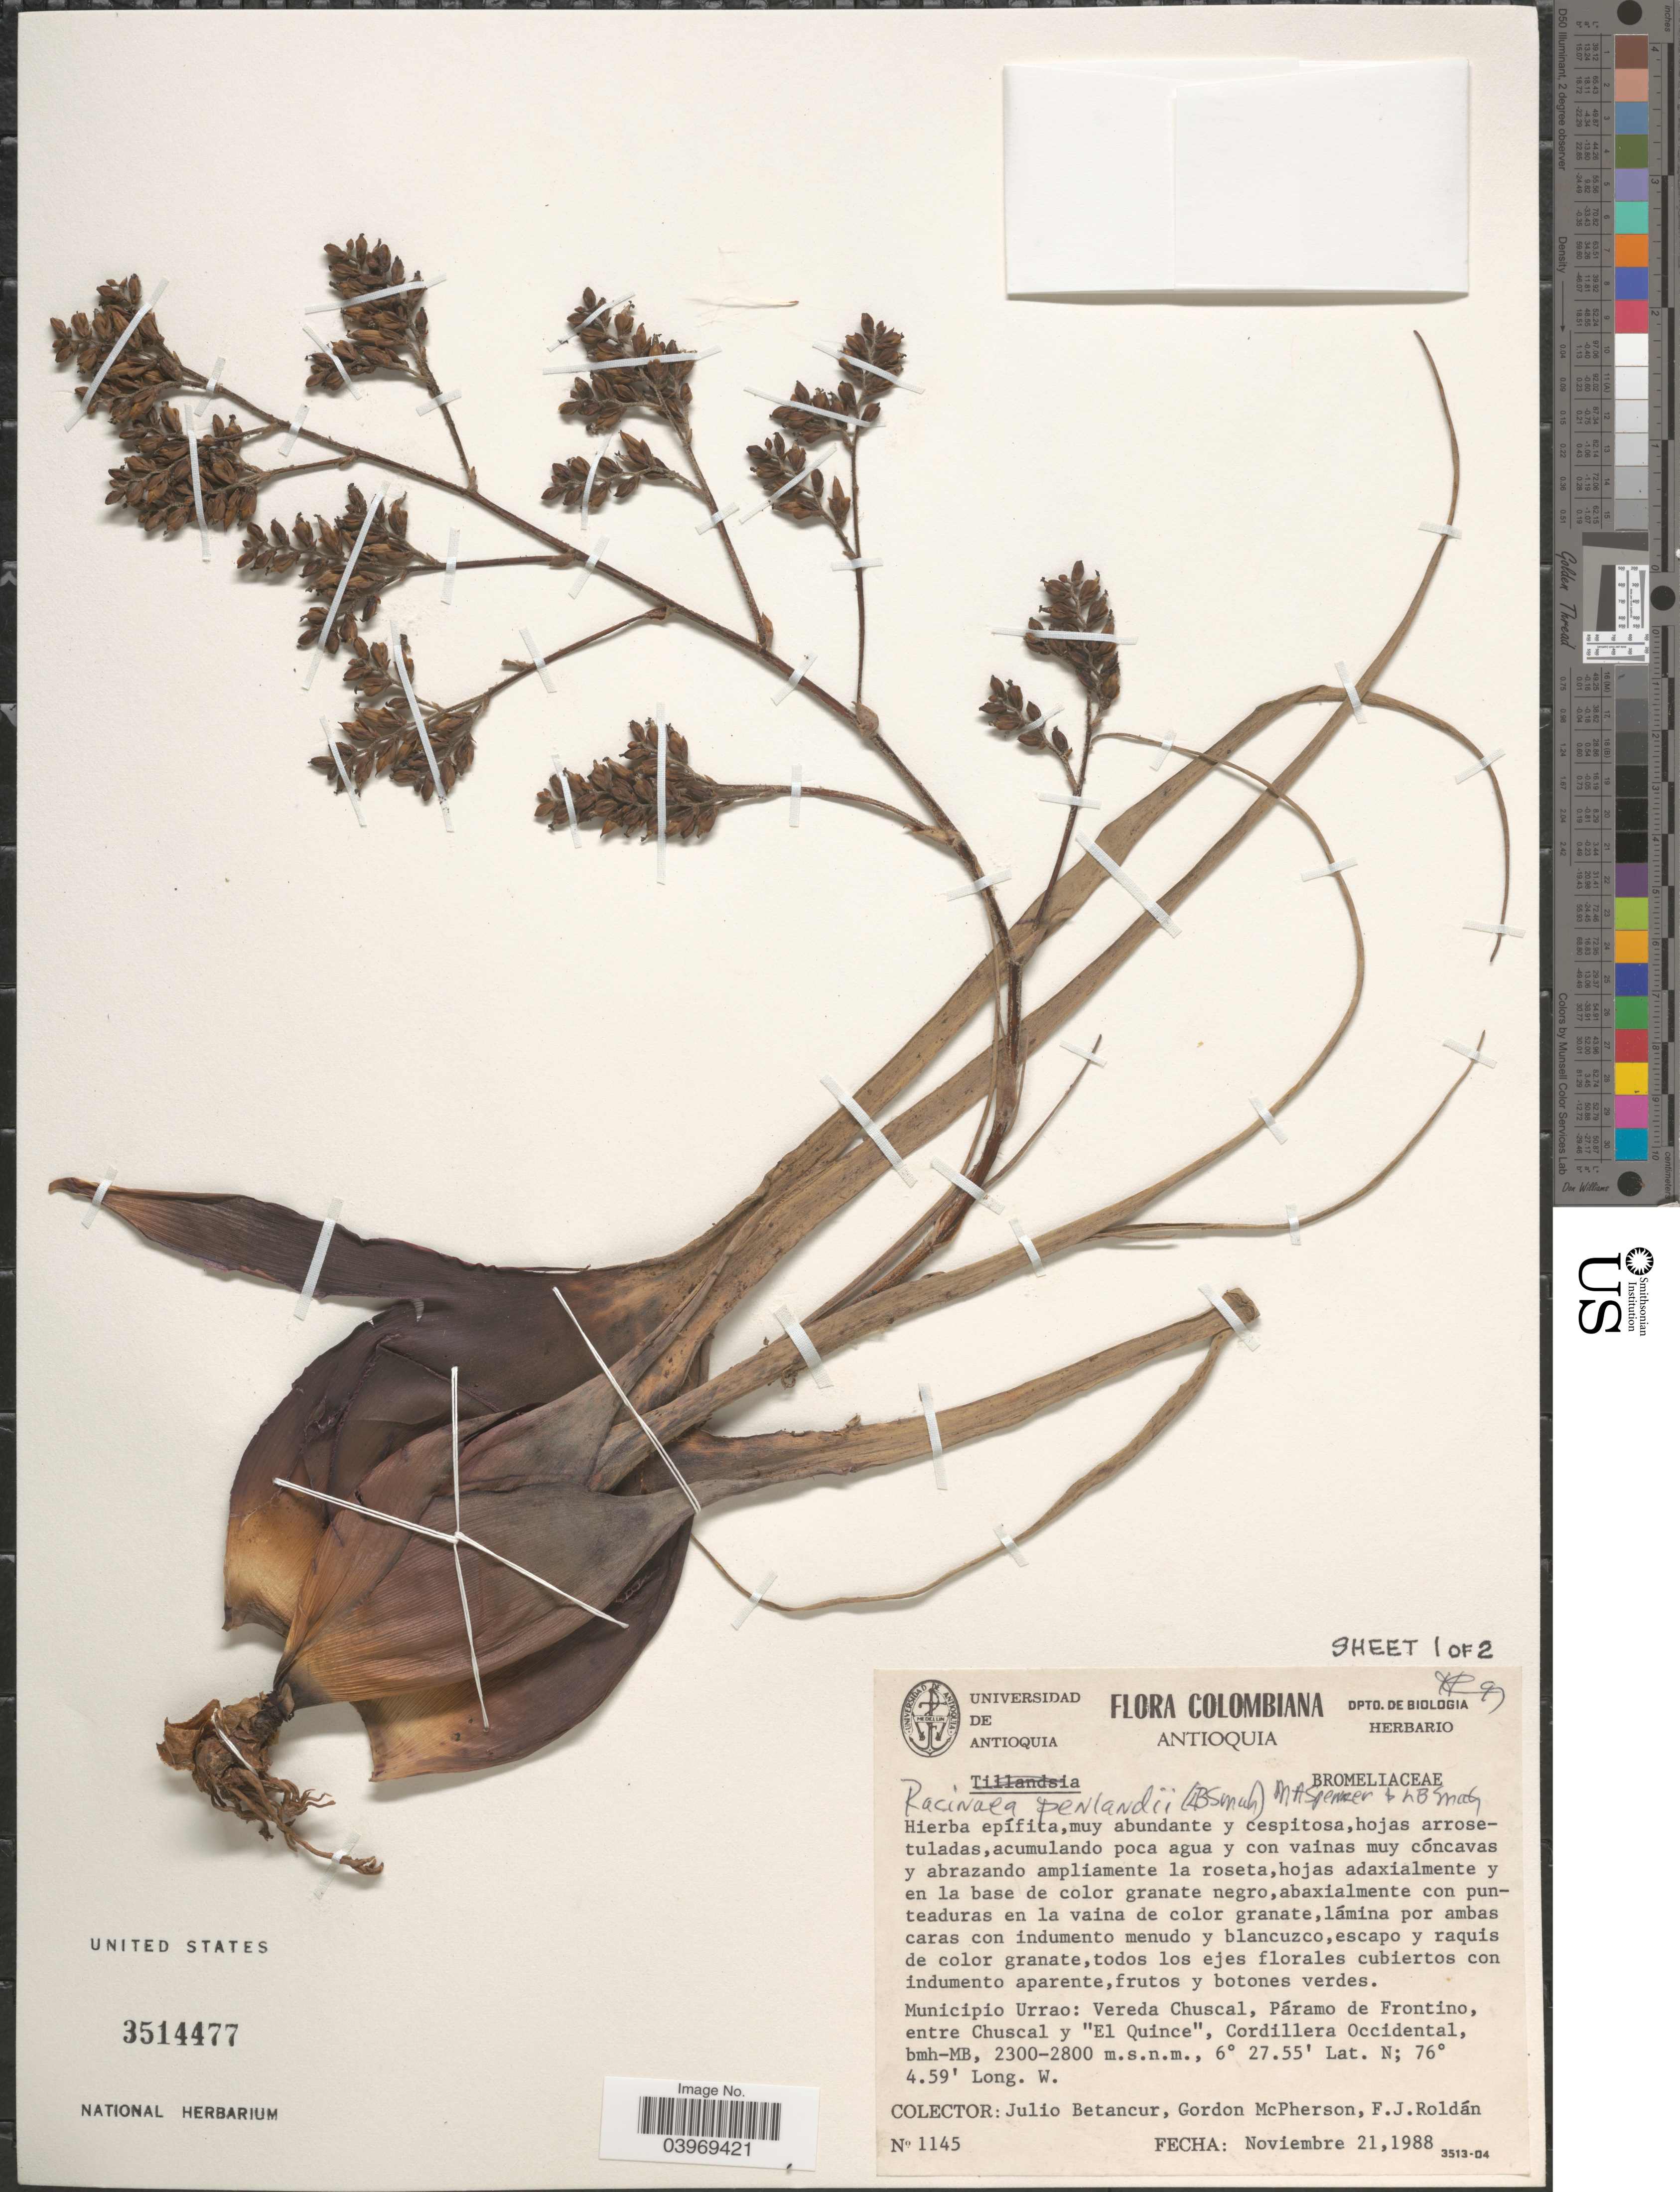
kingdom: Plantae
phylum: Tracheophyta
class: Liliopsida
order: Poales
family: Bromeliaceae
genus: Racinaea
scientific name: Racinaea penlandii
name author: (L.B. Sm.) M.A. Spencer & L.B. Sm.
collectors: J. Betancur, G. McPherson & F. J. Roldán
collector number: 1145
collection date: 1988-11-21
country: Colombia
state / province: Antioquia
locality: Municipio Urrao: Vereda Chuscal, Páramo de Frontino, entre Chuscal y "El Quince", Cordillera Occidental.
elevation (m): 2300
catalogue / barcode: US 3514477